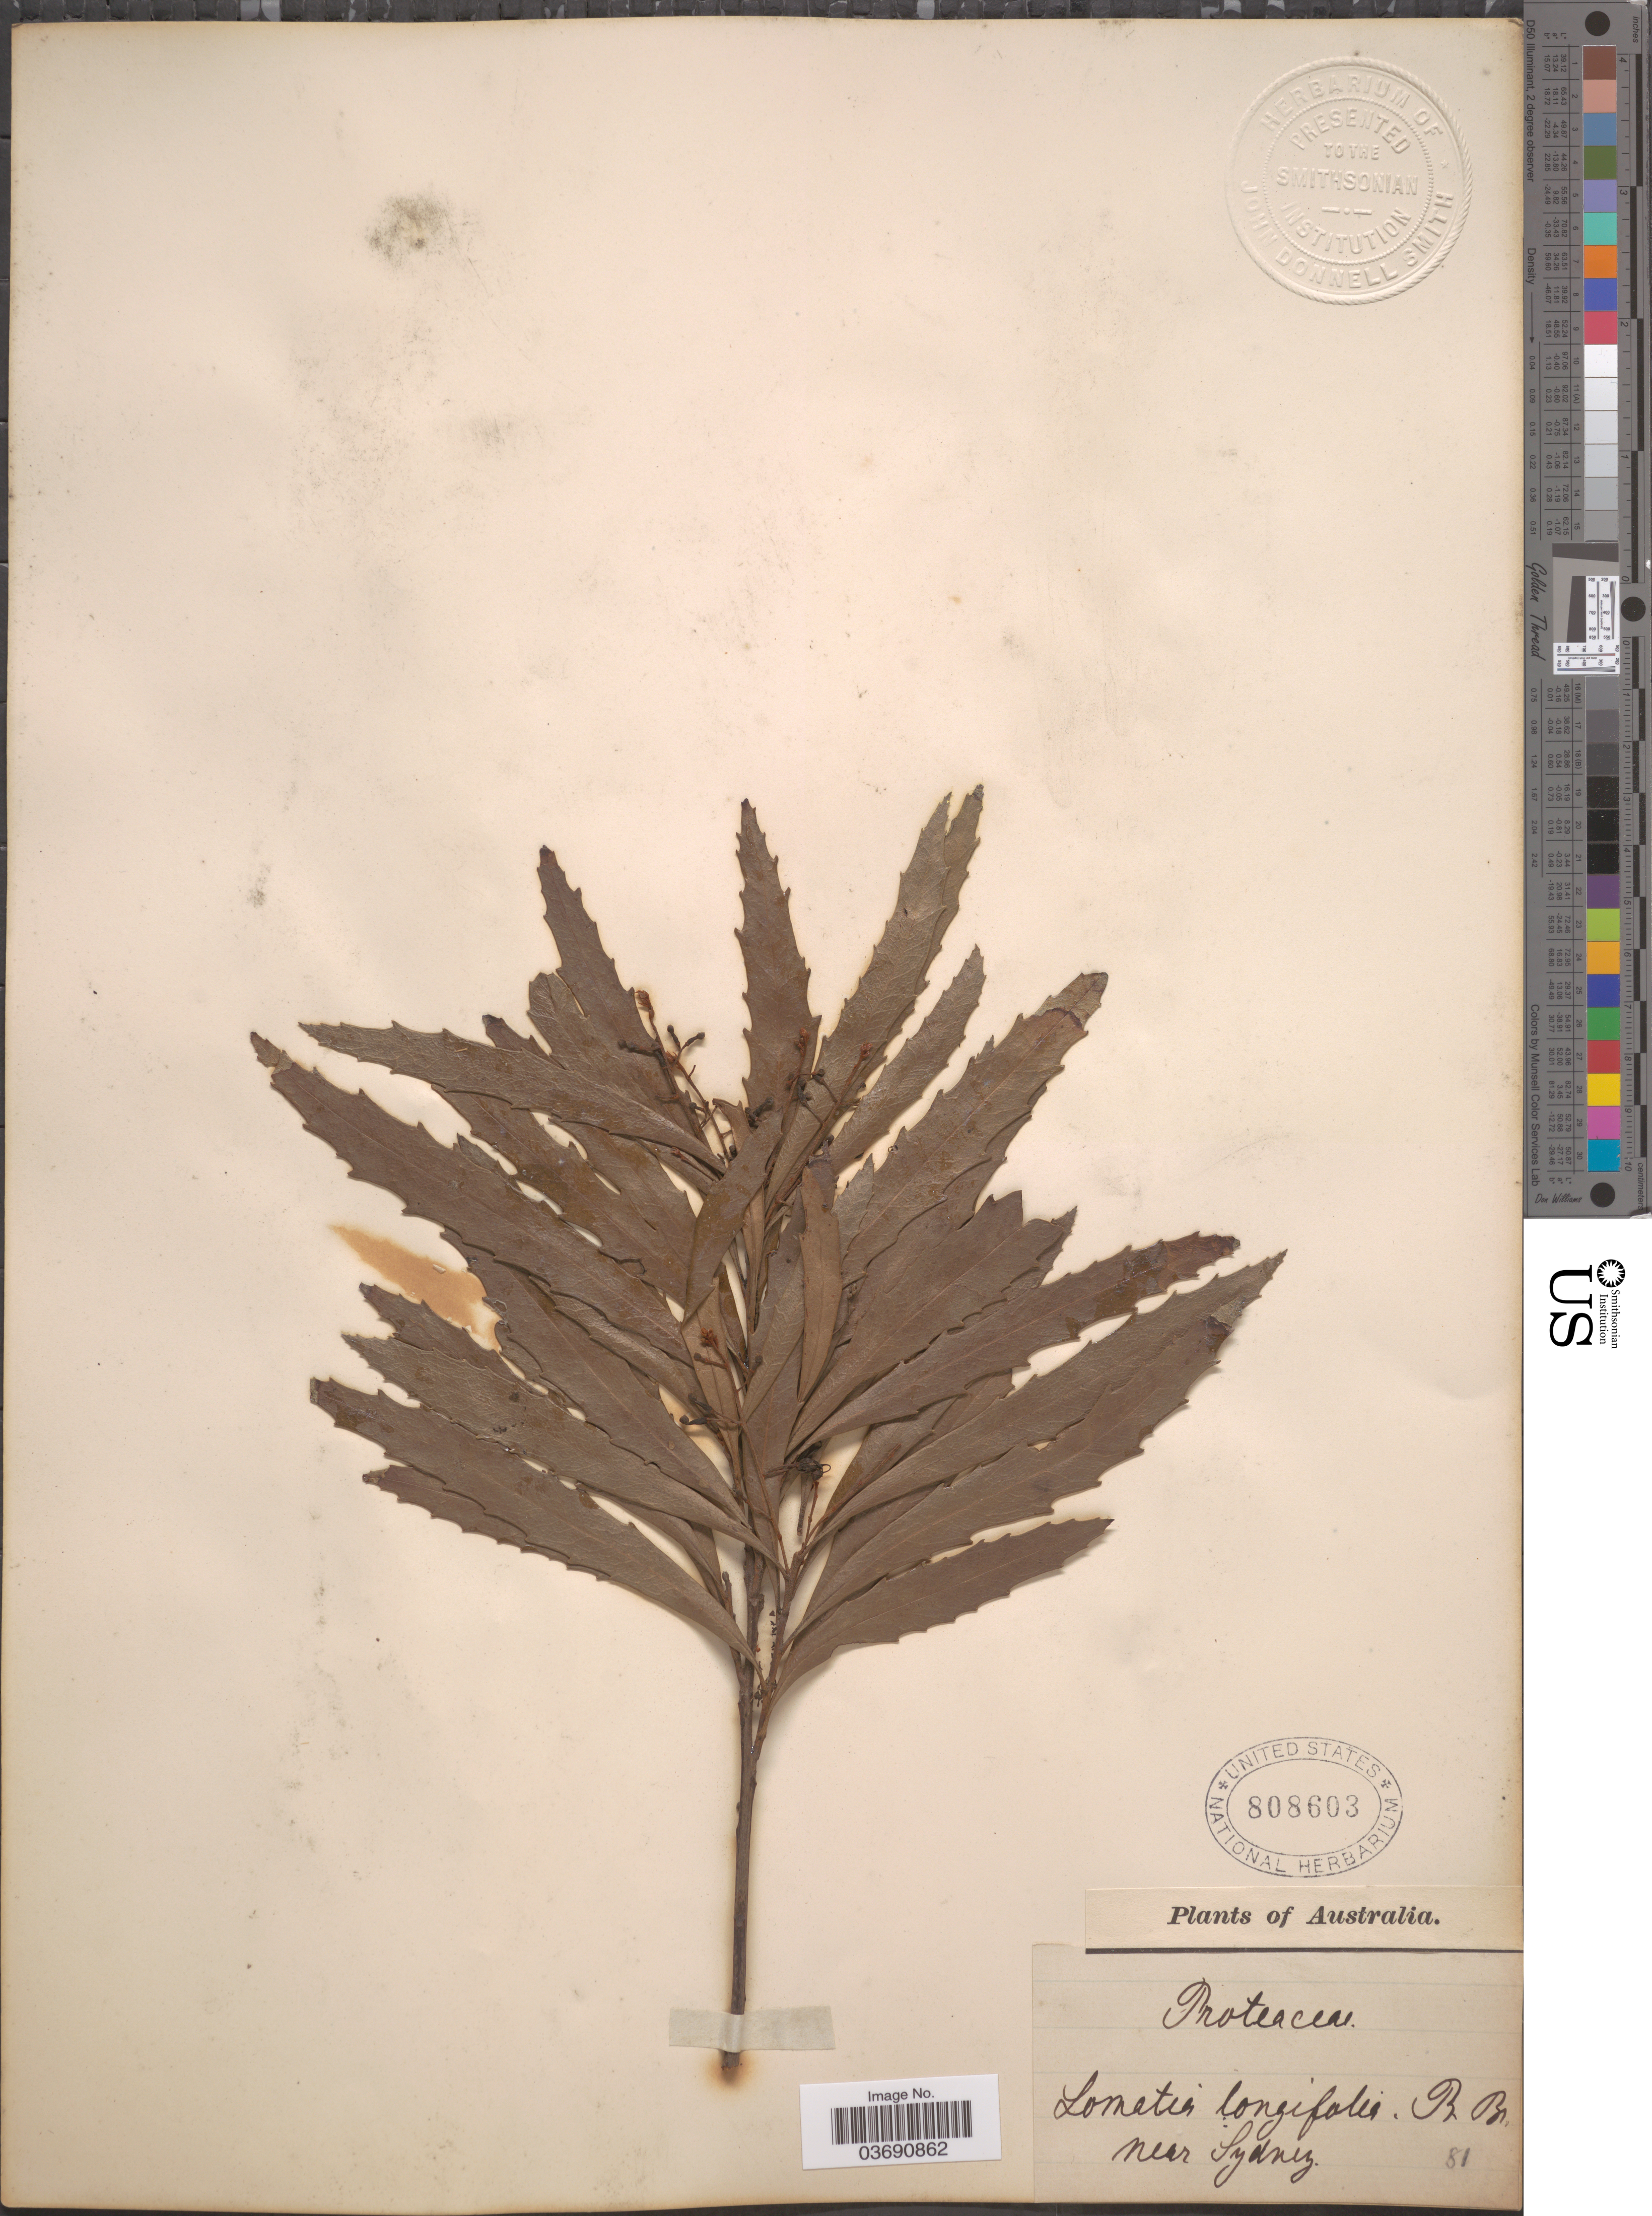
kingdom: Plantae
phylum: Tracheophyta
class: Magnoliopsida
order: Proteales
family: Proteaceae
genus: Lomatia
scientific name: Lomatia longifolia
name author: R. Br.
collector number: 81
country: Australia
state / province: New South Wales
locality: Near Sydney.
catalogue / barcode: US 808603